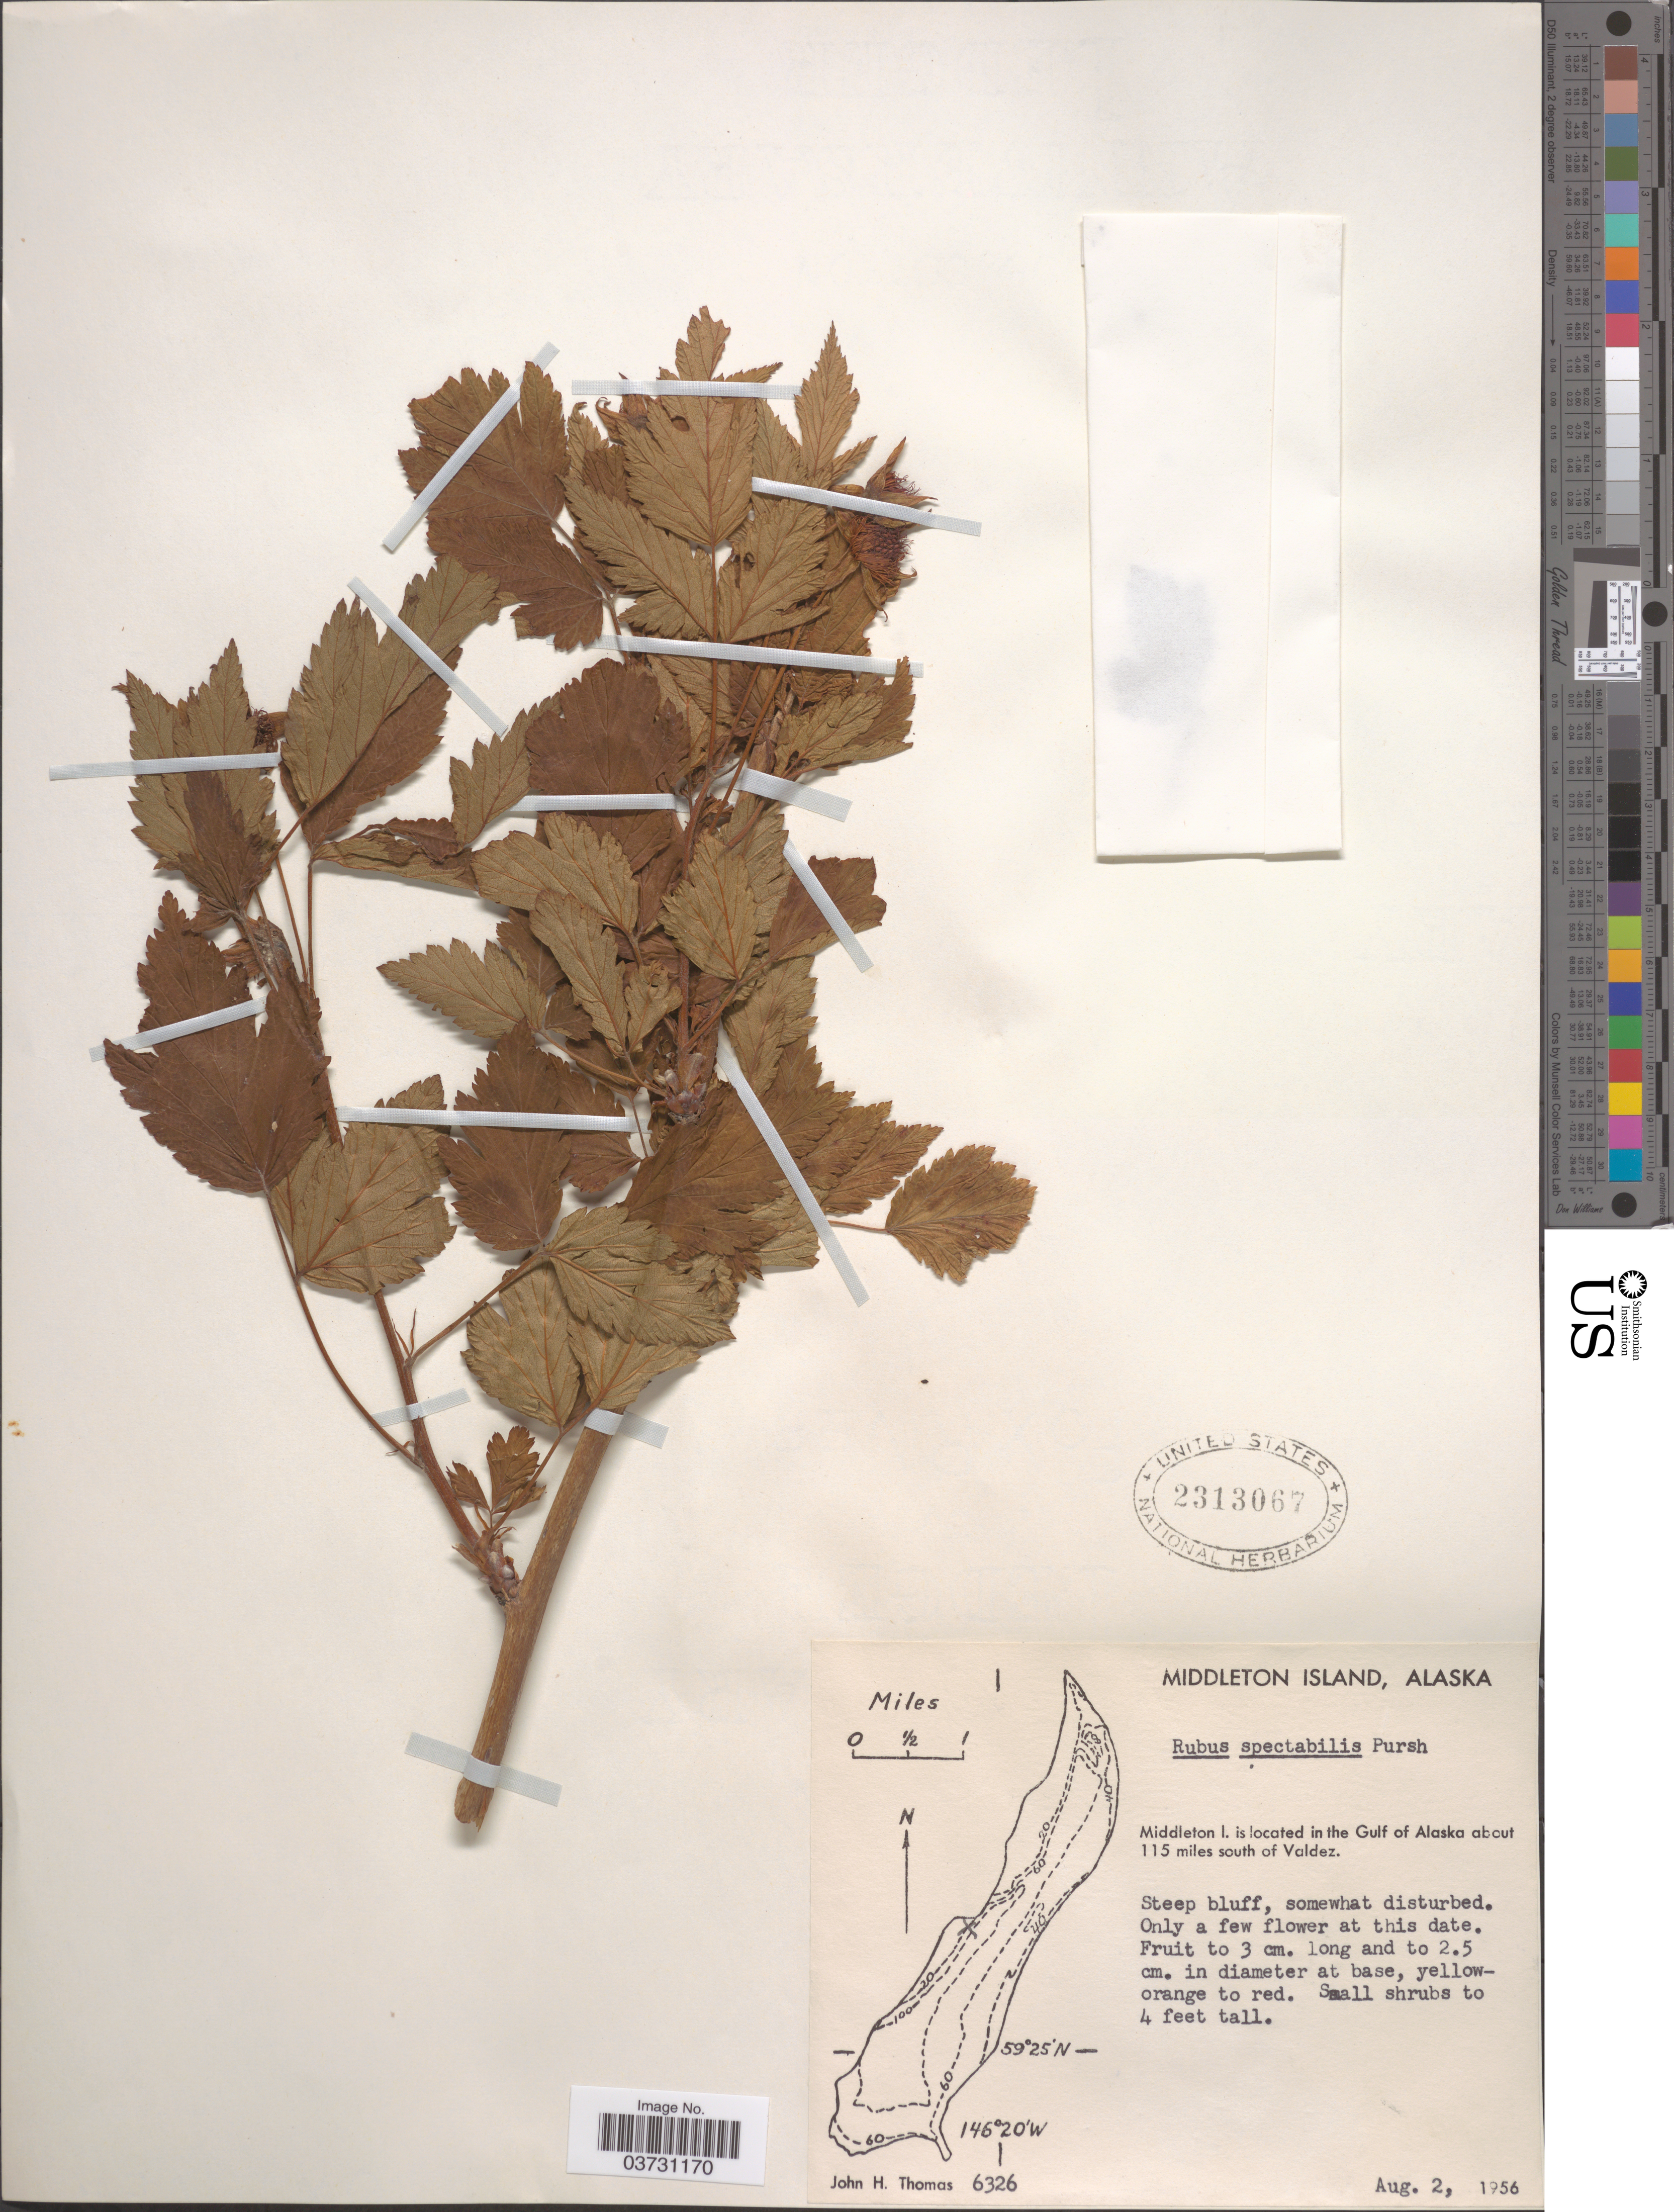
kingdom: Plantae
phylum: Tracheophyta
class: Magnoliopsida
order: Rosales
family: Rosaceae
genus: Rubus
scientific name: Rubus spectabilis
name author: Pursh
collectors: J. H. Thomas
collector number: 6326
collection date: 1956-08-02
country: United States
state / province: Alaska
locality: Middleton Island. Middleton I. is located in the Gulf of Alaska about 115 miles south of Valdez.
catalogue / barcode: US 2313067